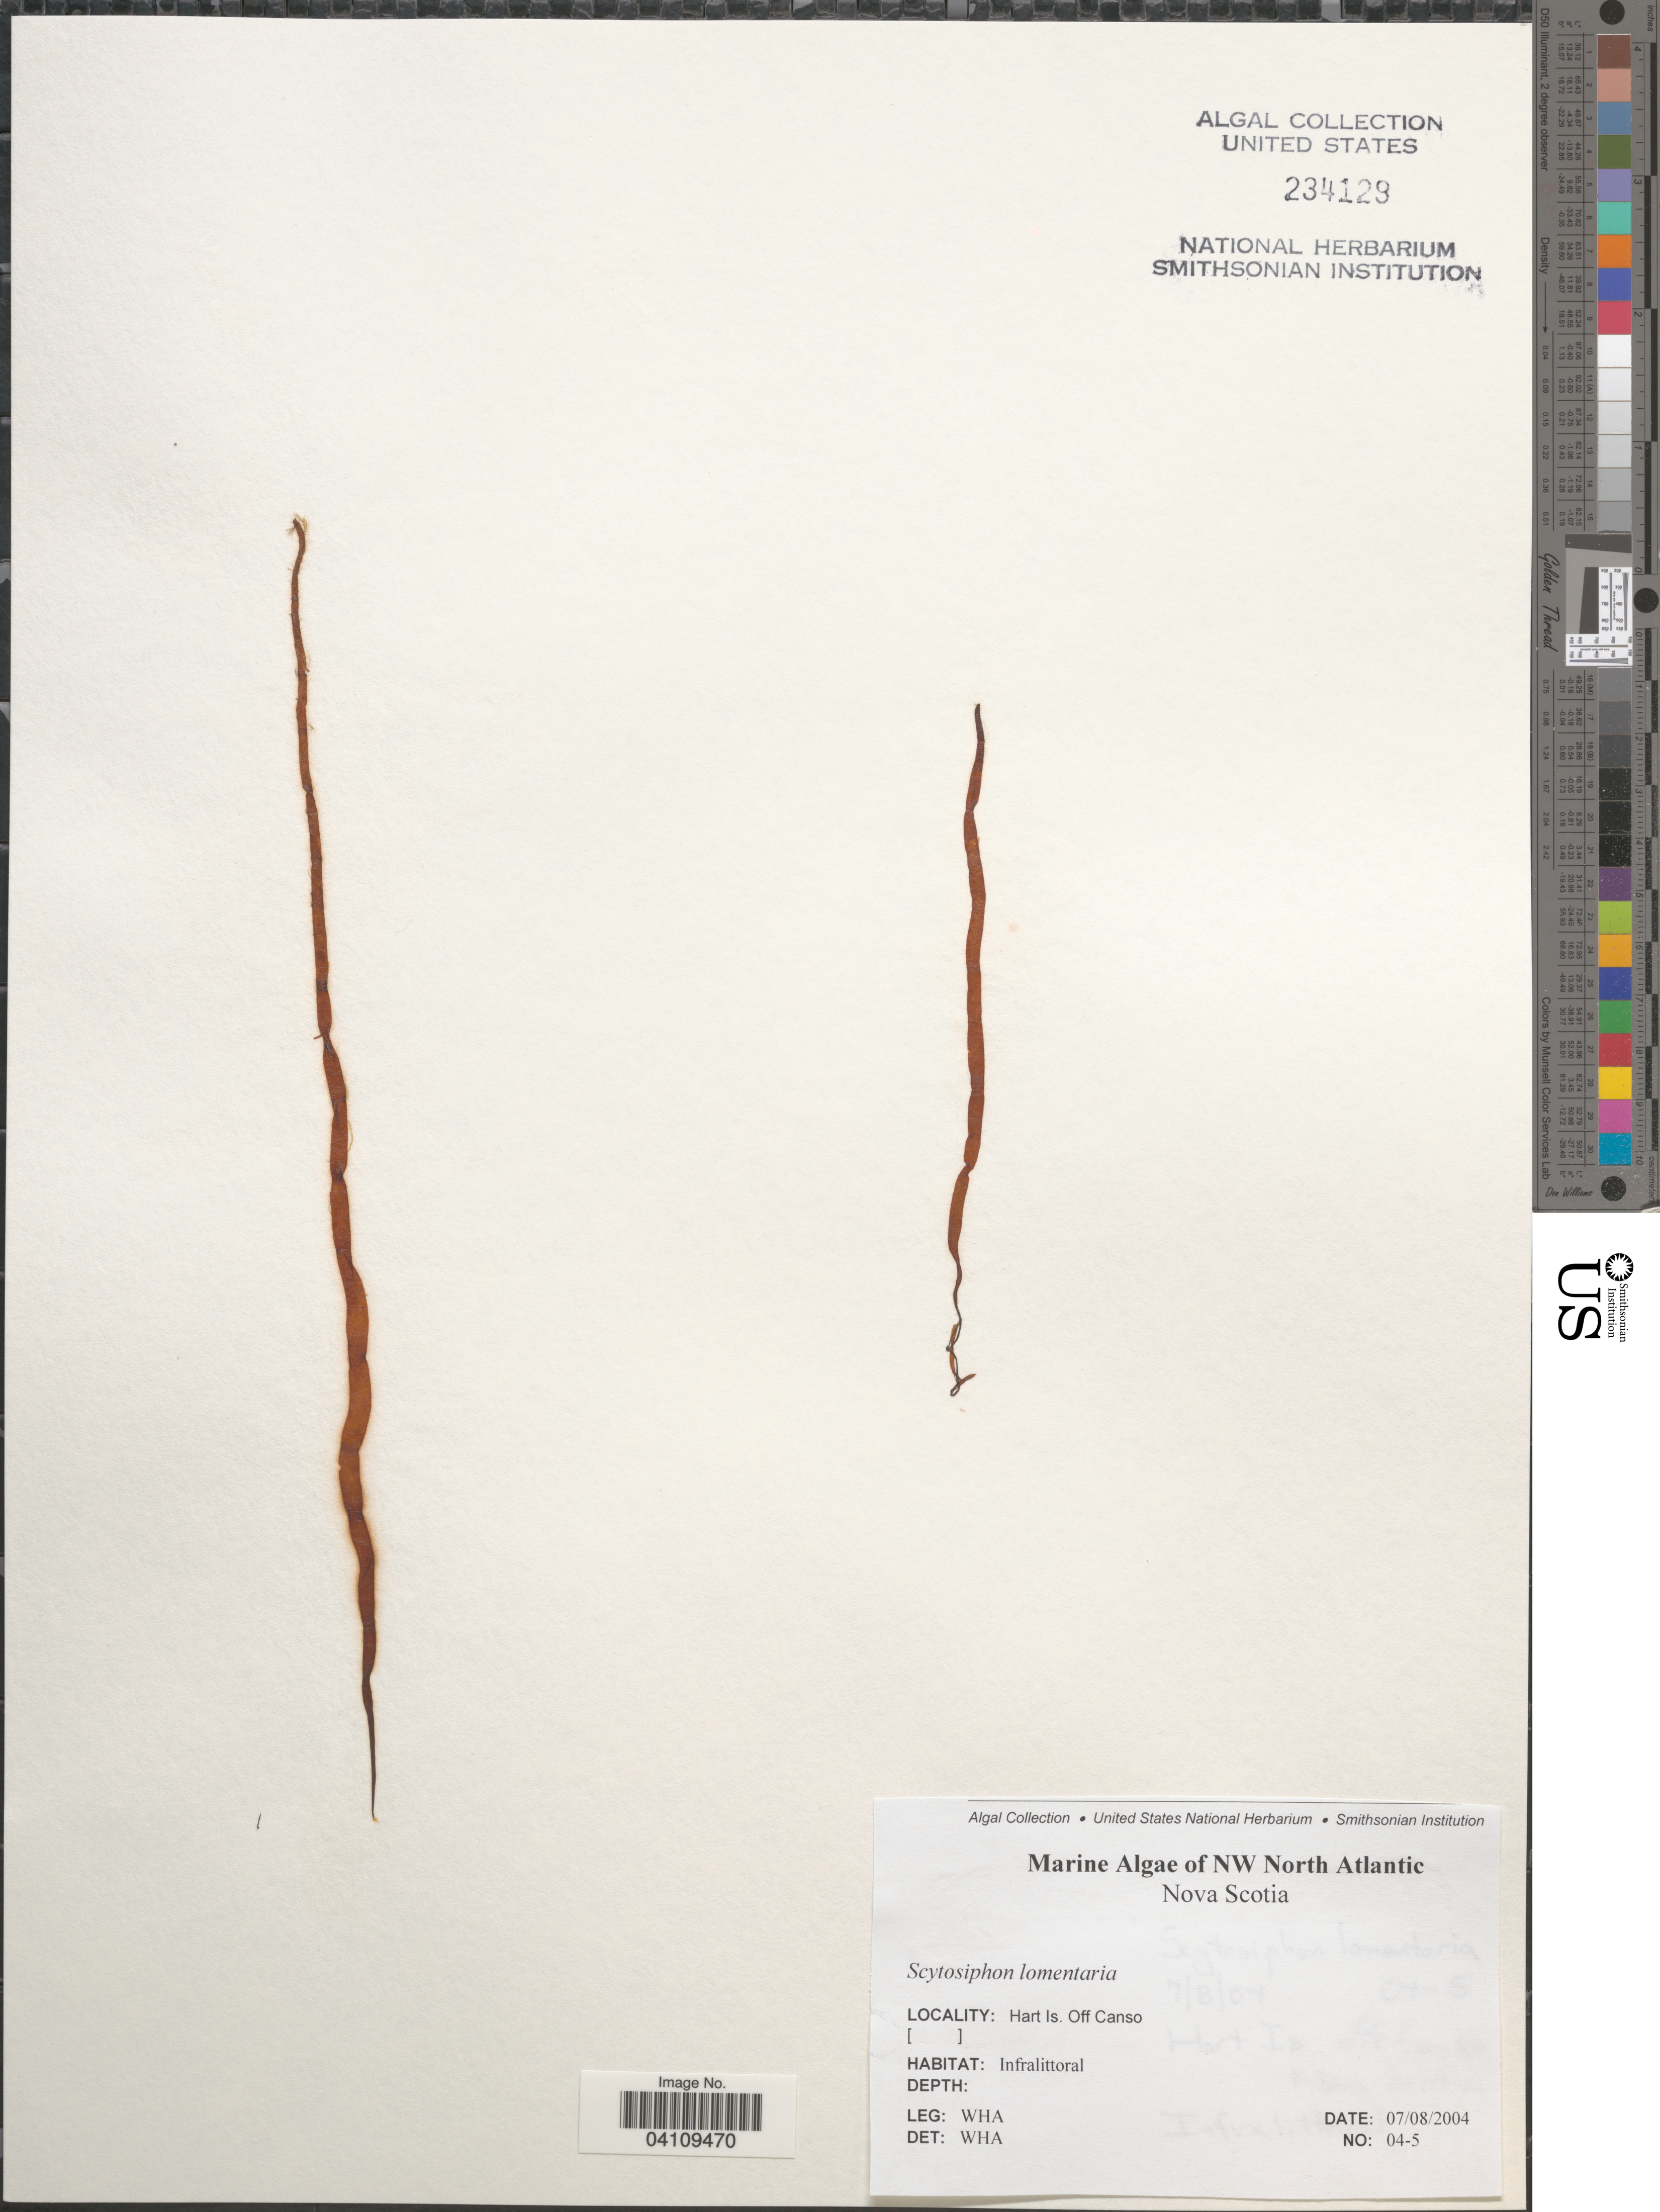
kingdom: Chromista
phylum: Ochrophyta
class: Phaeophyceae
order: Scytosiphonales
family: Scytosiphonaceae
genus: Scytosiphon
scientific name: Scytosiphon lomentaria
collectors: W. H. Adey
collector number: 04-5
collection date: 2004-08-07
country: Canada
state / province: Nova Scotia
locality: NW North Atlantic. Hart Is. Off Canso.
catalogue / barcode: US 234129